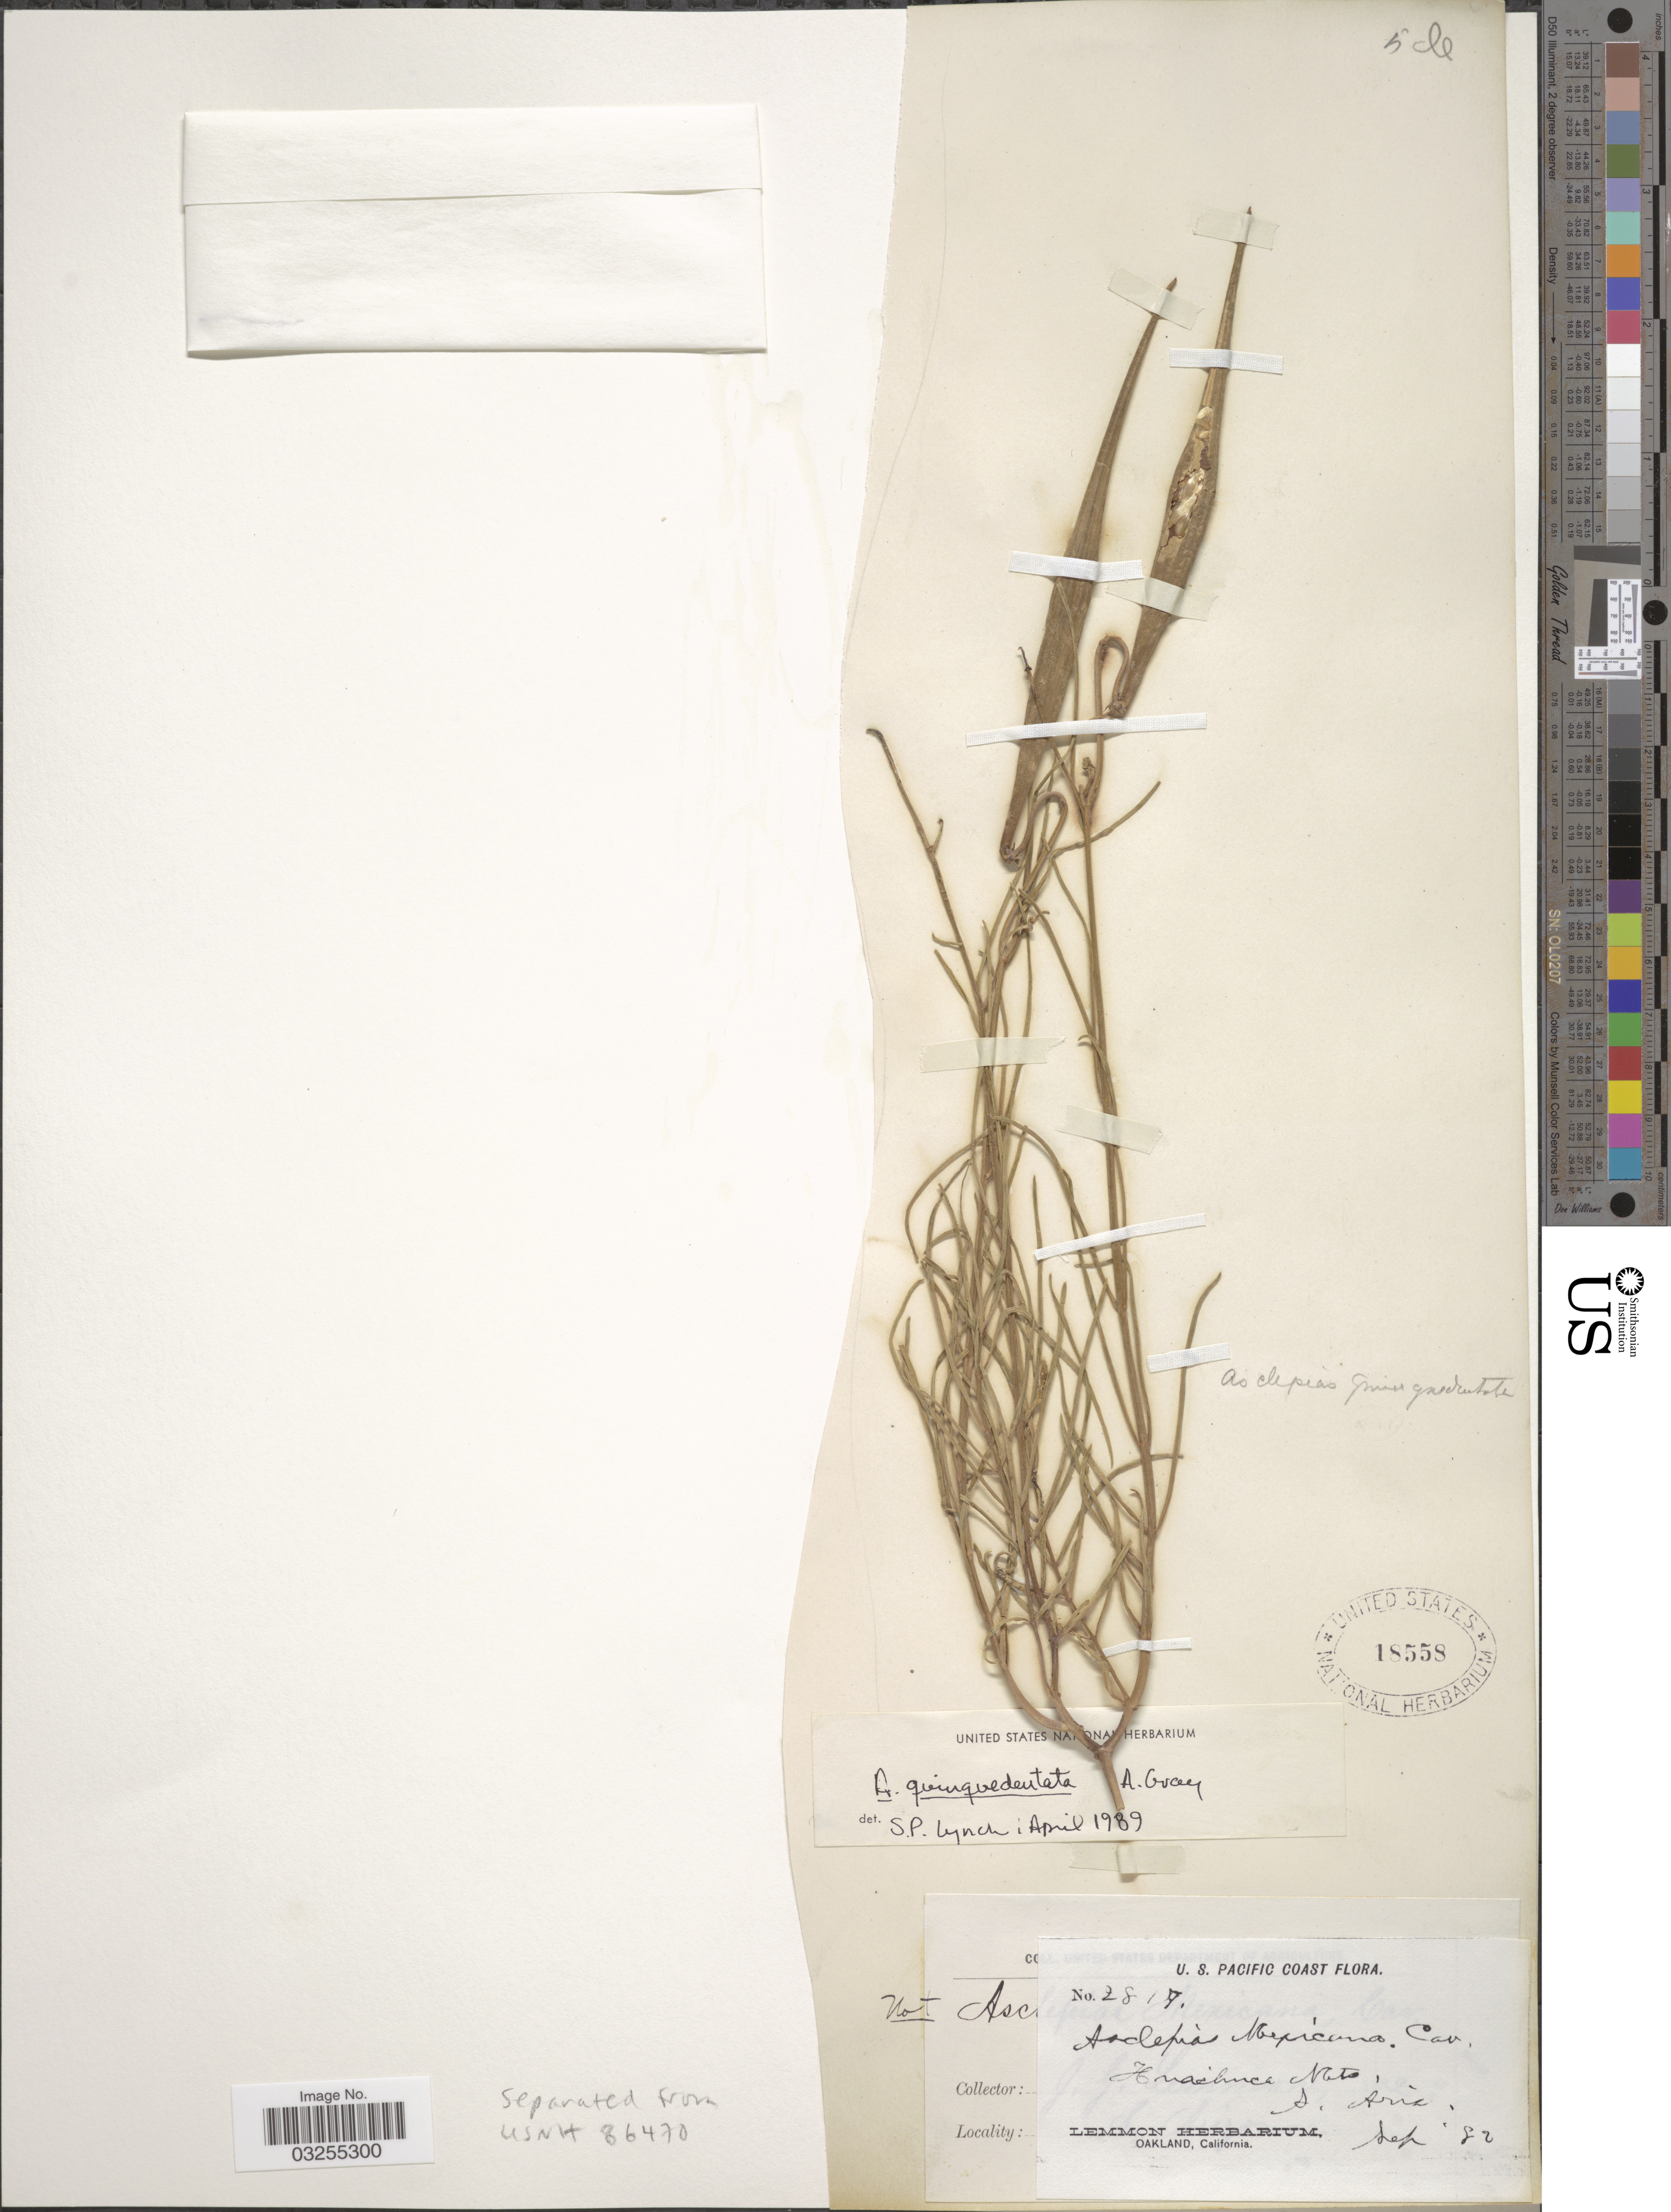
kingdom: Plantae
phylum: Tracheophyta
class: Magnoliopsida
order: Gentianales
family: Apocynaceae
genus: Asclepias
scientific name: Asclepias quinquedentata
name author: A. Gray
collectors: ex herb. Lemmon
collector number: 2817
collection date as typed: Transcribed d/m/y: /9/82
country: United States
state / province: Arizona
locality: U.S. Pacific Coast. Huachuca Mts., S. Ariz.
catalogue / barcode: US 18558